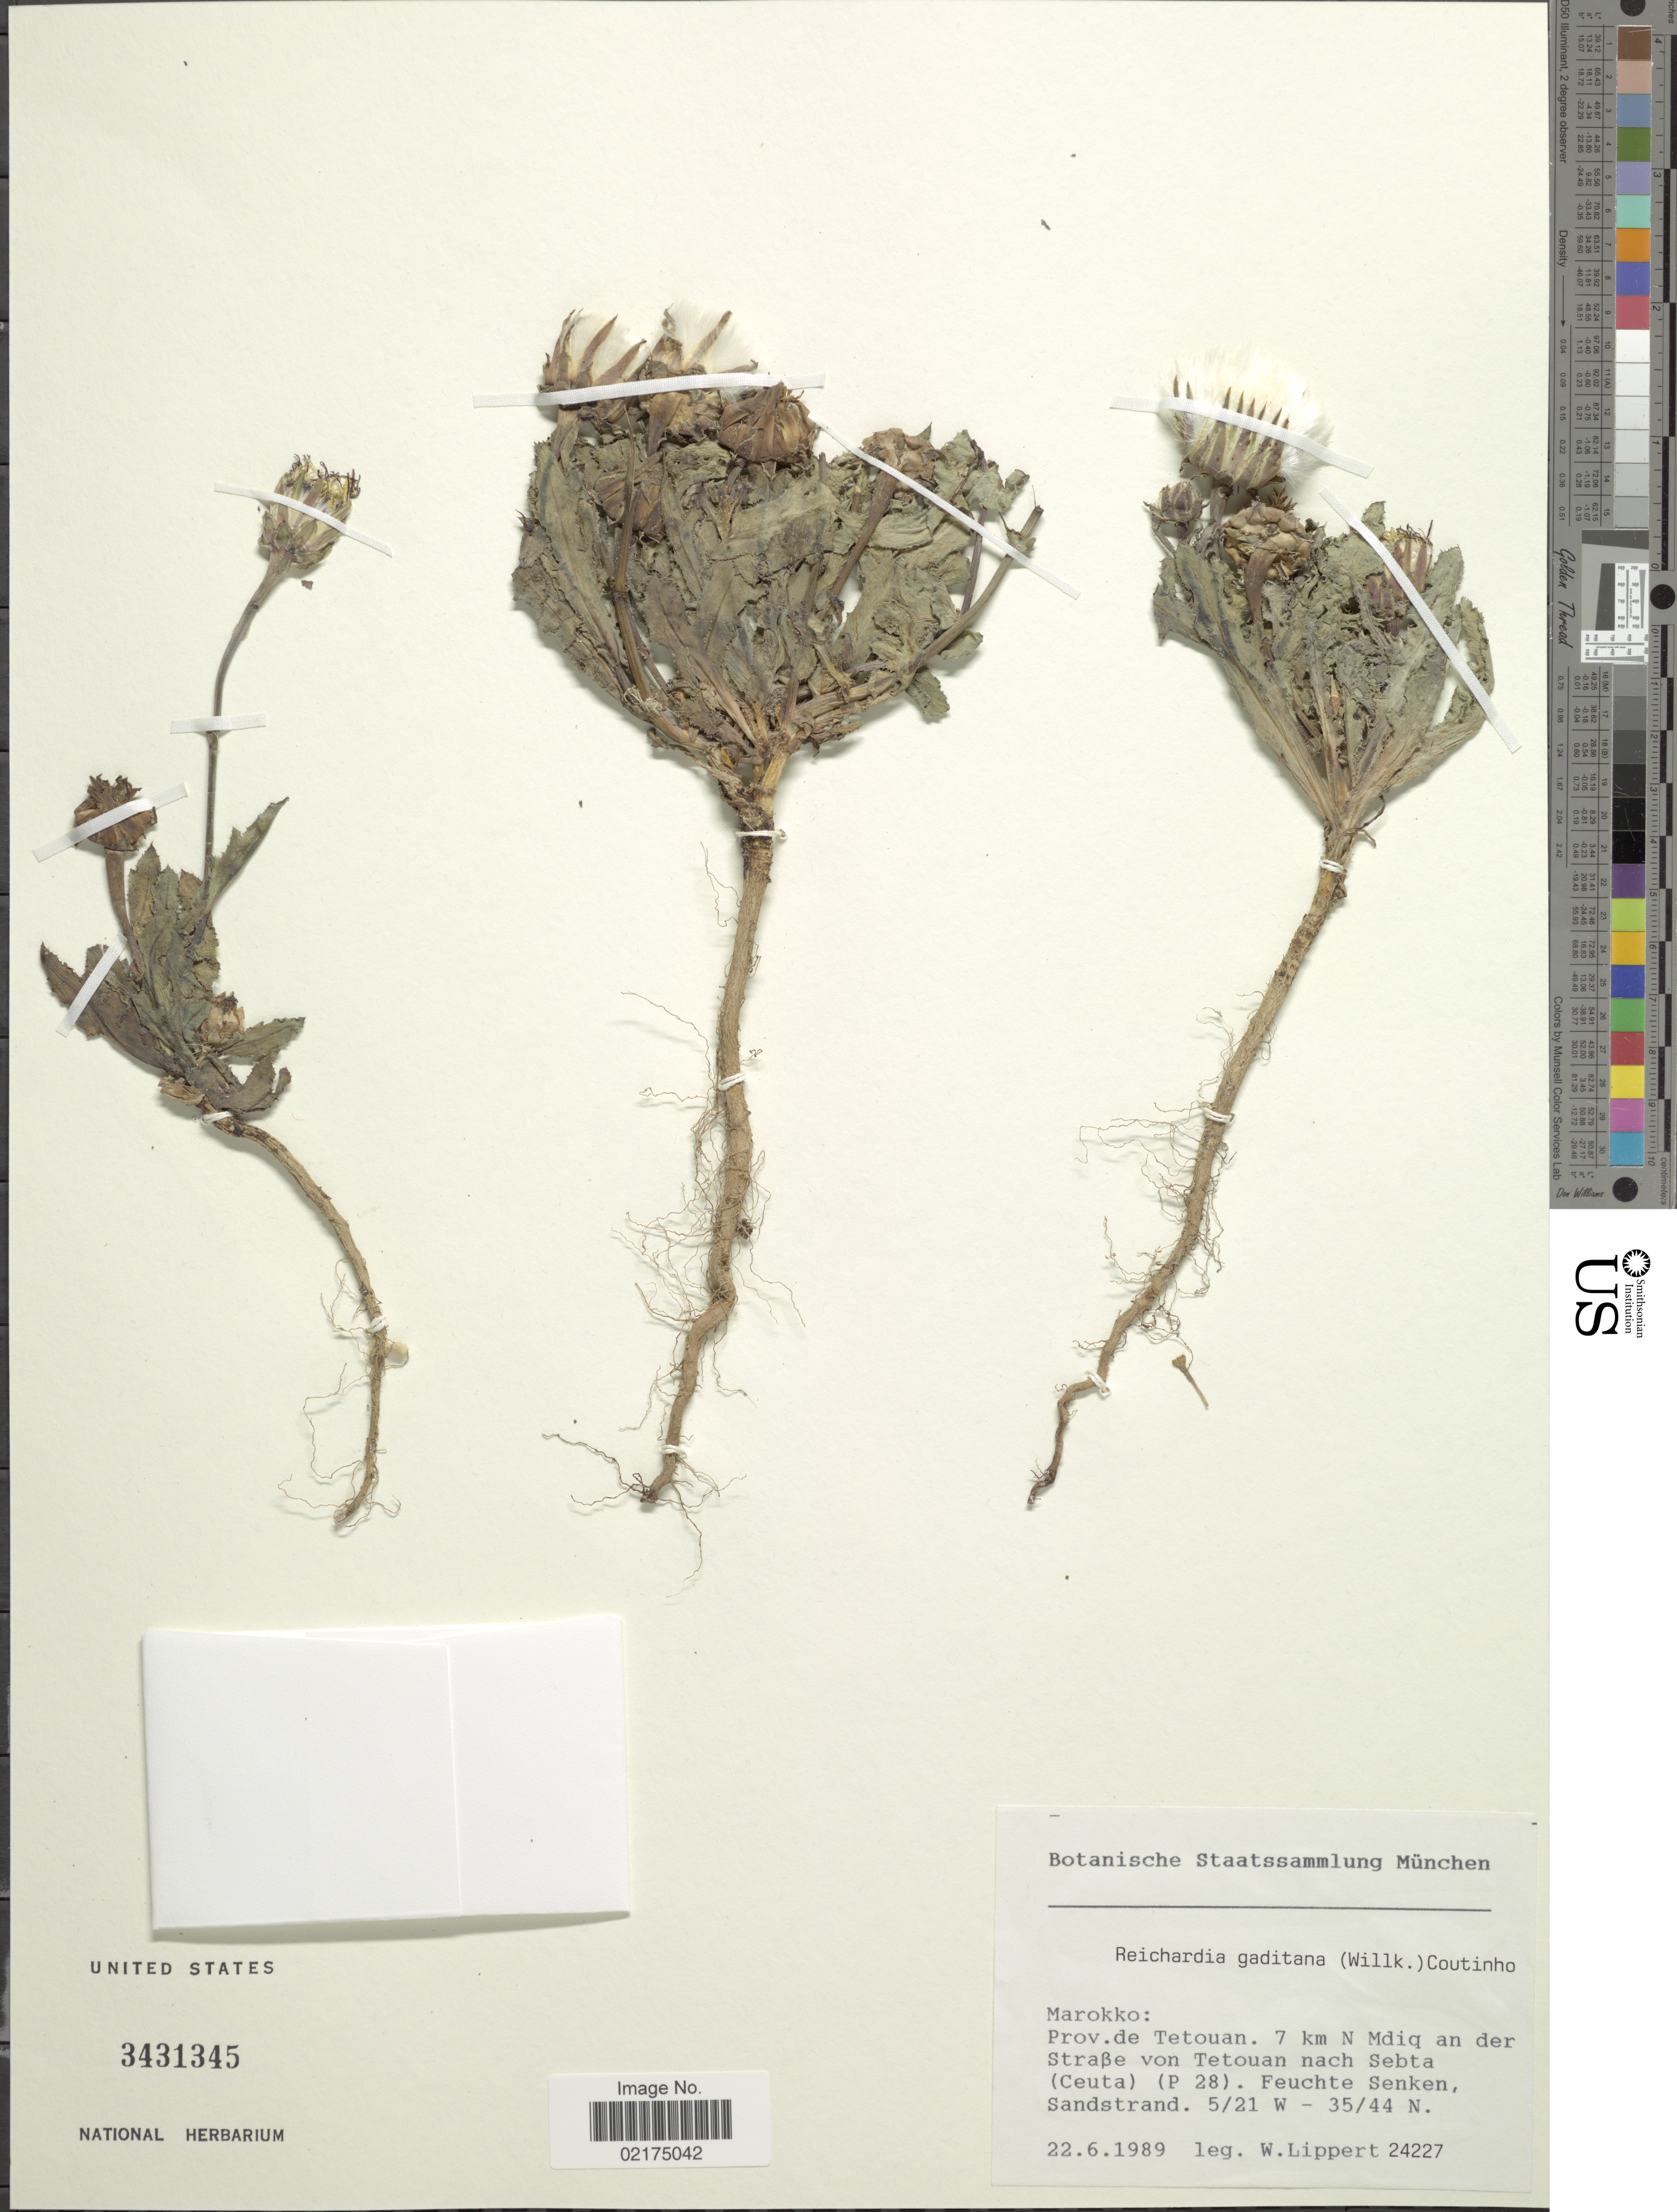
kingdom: Plantae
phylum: Tracheophyta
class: Magnoliopsida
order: Asterales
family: Asteraceae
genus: Reichardia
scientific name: Reichardia gaditana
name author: (Willk.) Samp.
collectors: W. Lippert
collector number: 24227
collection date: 1989-06-22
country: Morocco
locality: Prov. de Tetouan. 7 km N Mdiq an der Strabe von Tetouan nach Sebta (Ceuta) (p28). Feuchte Senken, Sandstrand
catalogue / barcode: US 3431345